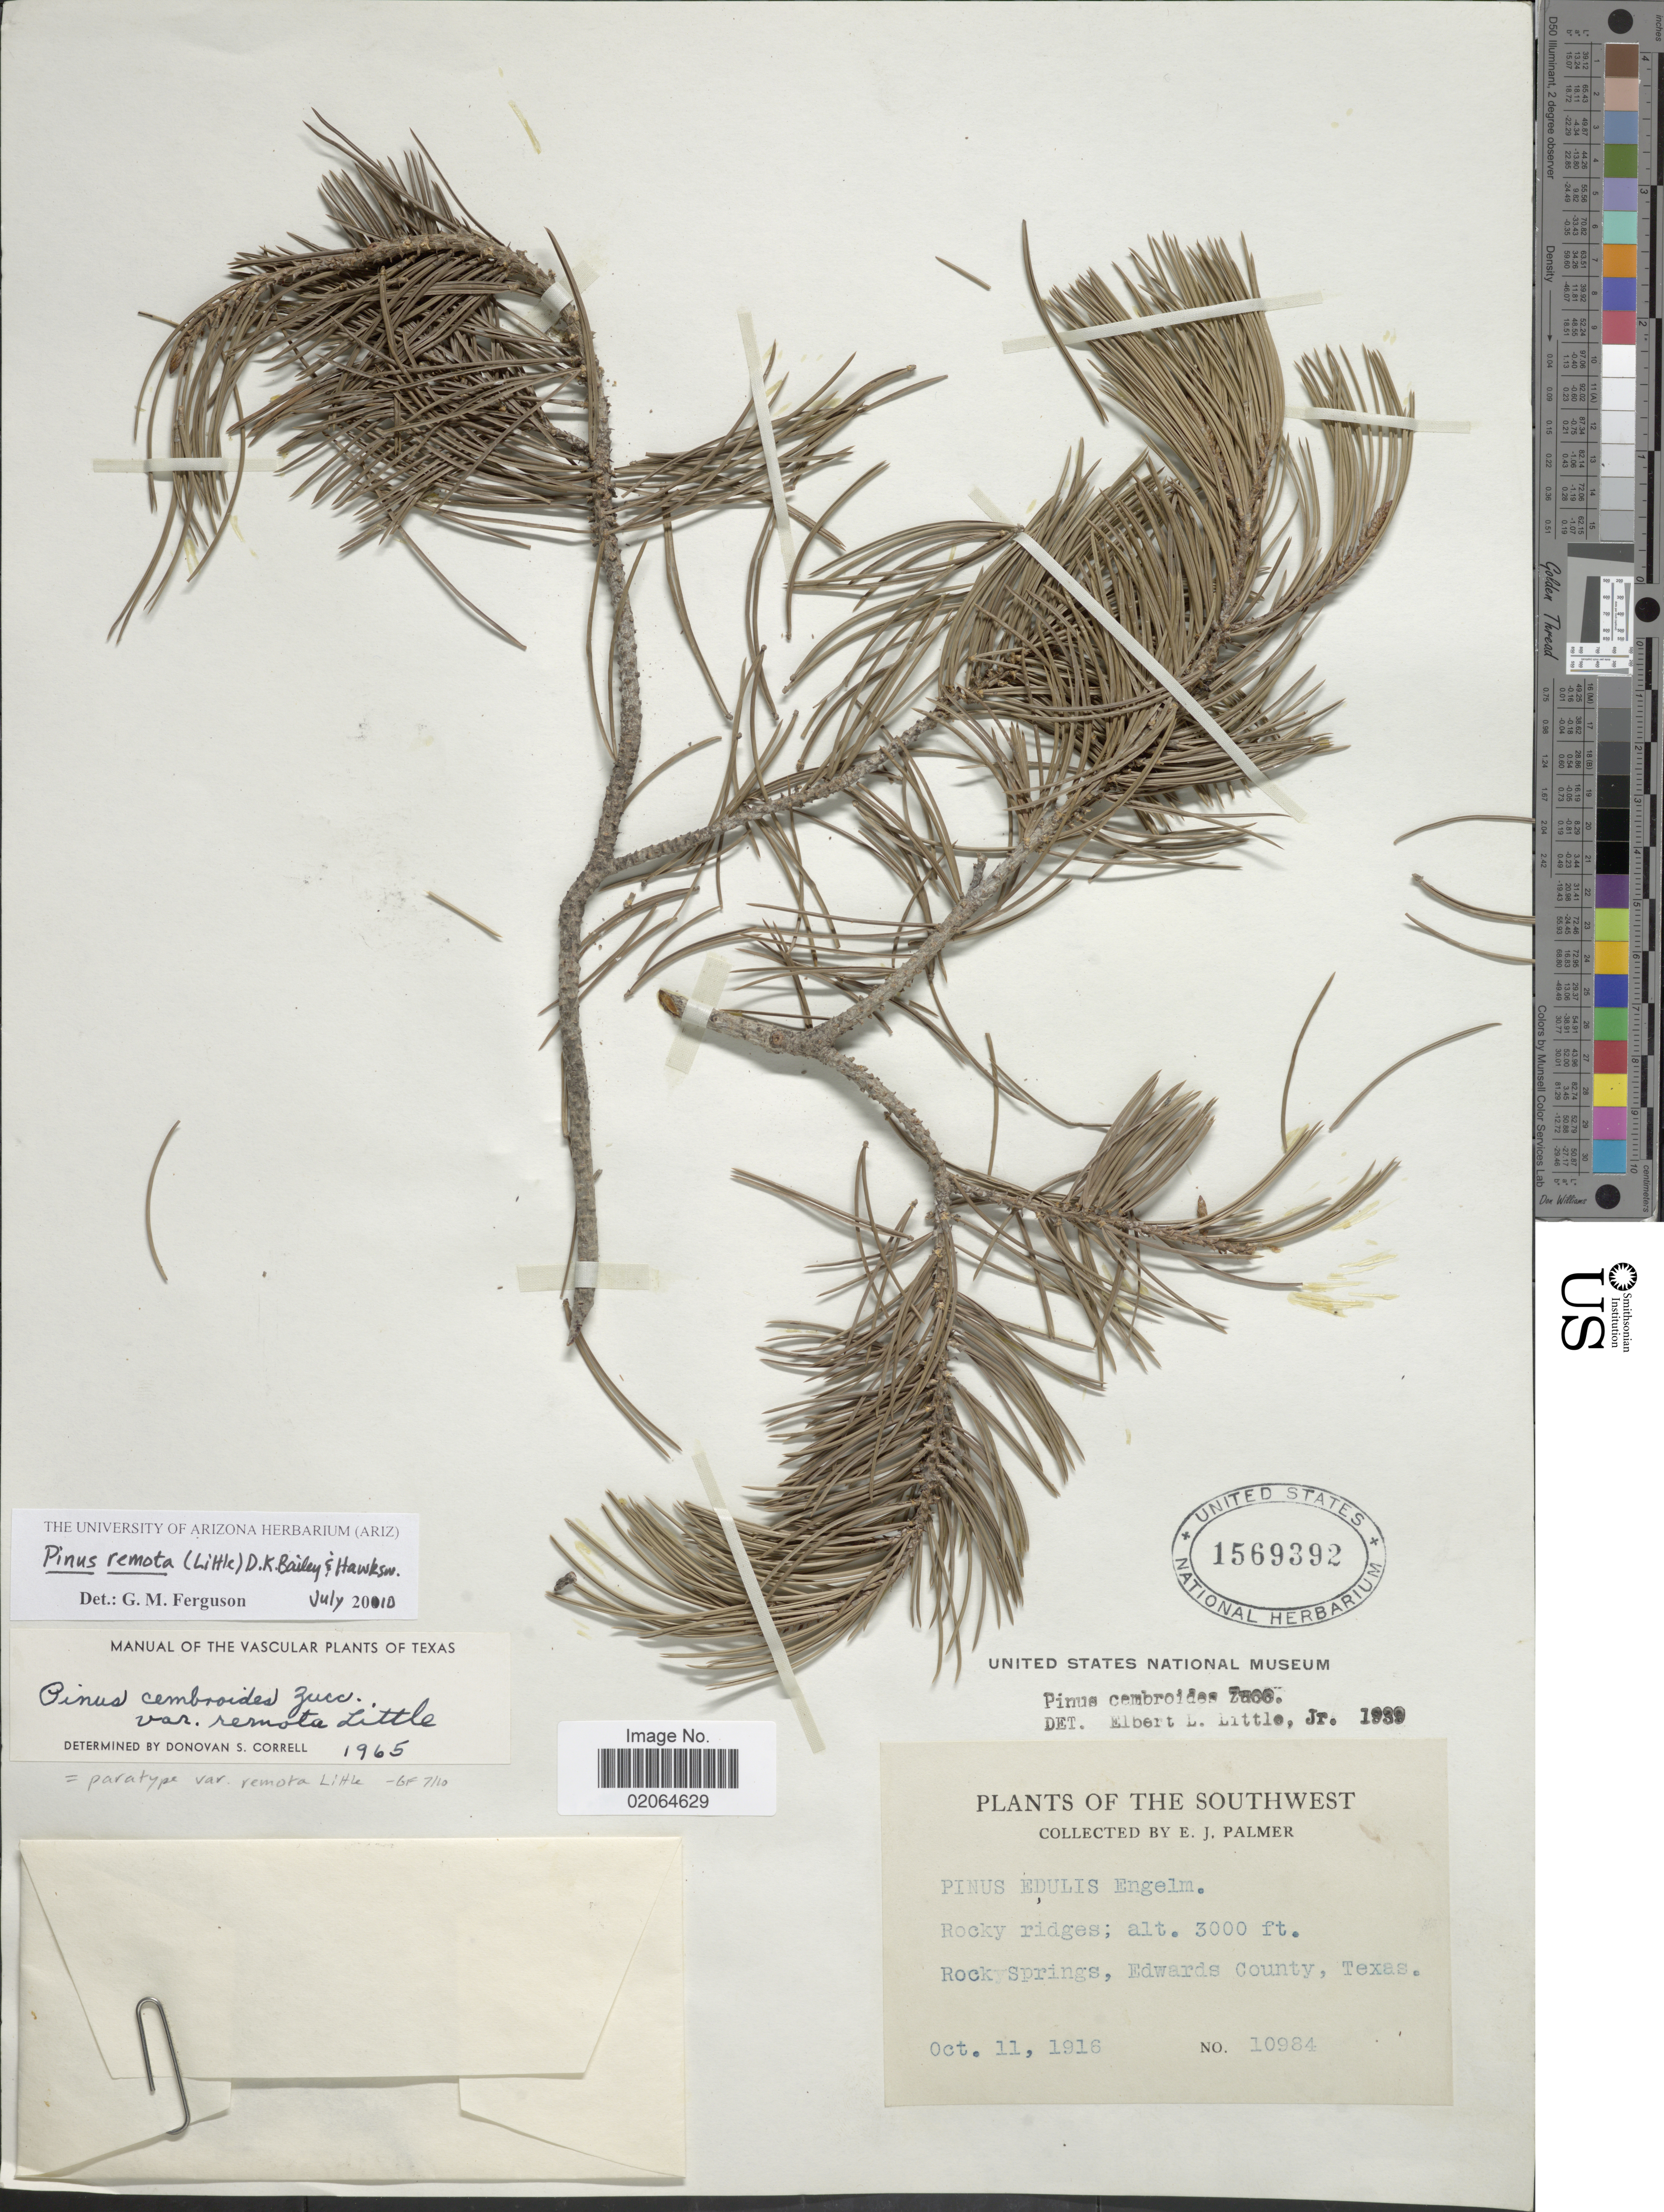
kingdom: Plantae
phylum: Tracheophyta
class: Pinopsida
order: Pinales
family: Pinaceae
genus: Pinus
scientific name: Pinus remota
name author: (Little) D.K. Bailey & D. Hawksw.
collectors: E. J. Palmer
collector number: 10984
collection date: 1916-10-11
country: United States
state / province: Texas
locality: The Southwest. Rock Springs, Edwards County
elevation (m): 914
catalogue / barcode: US 1569392